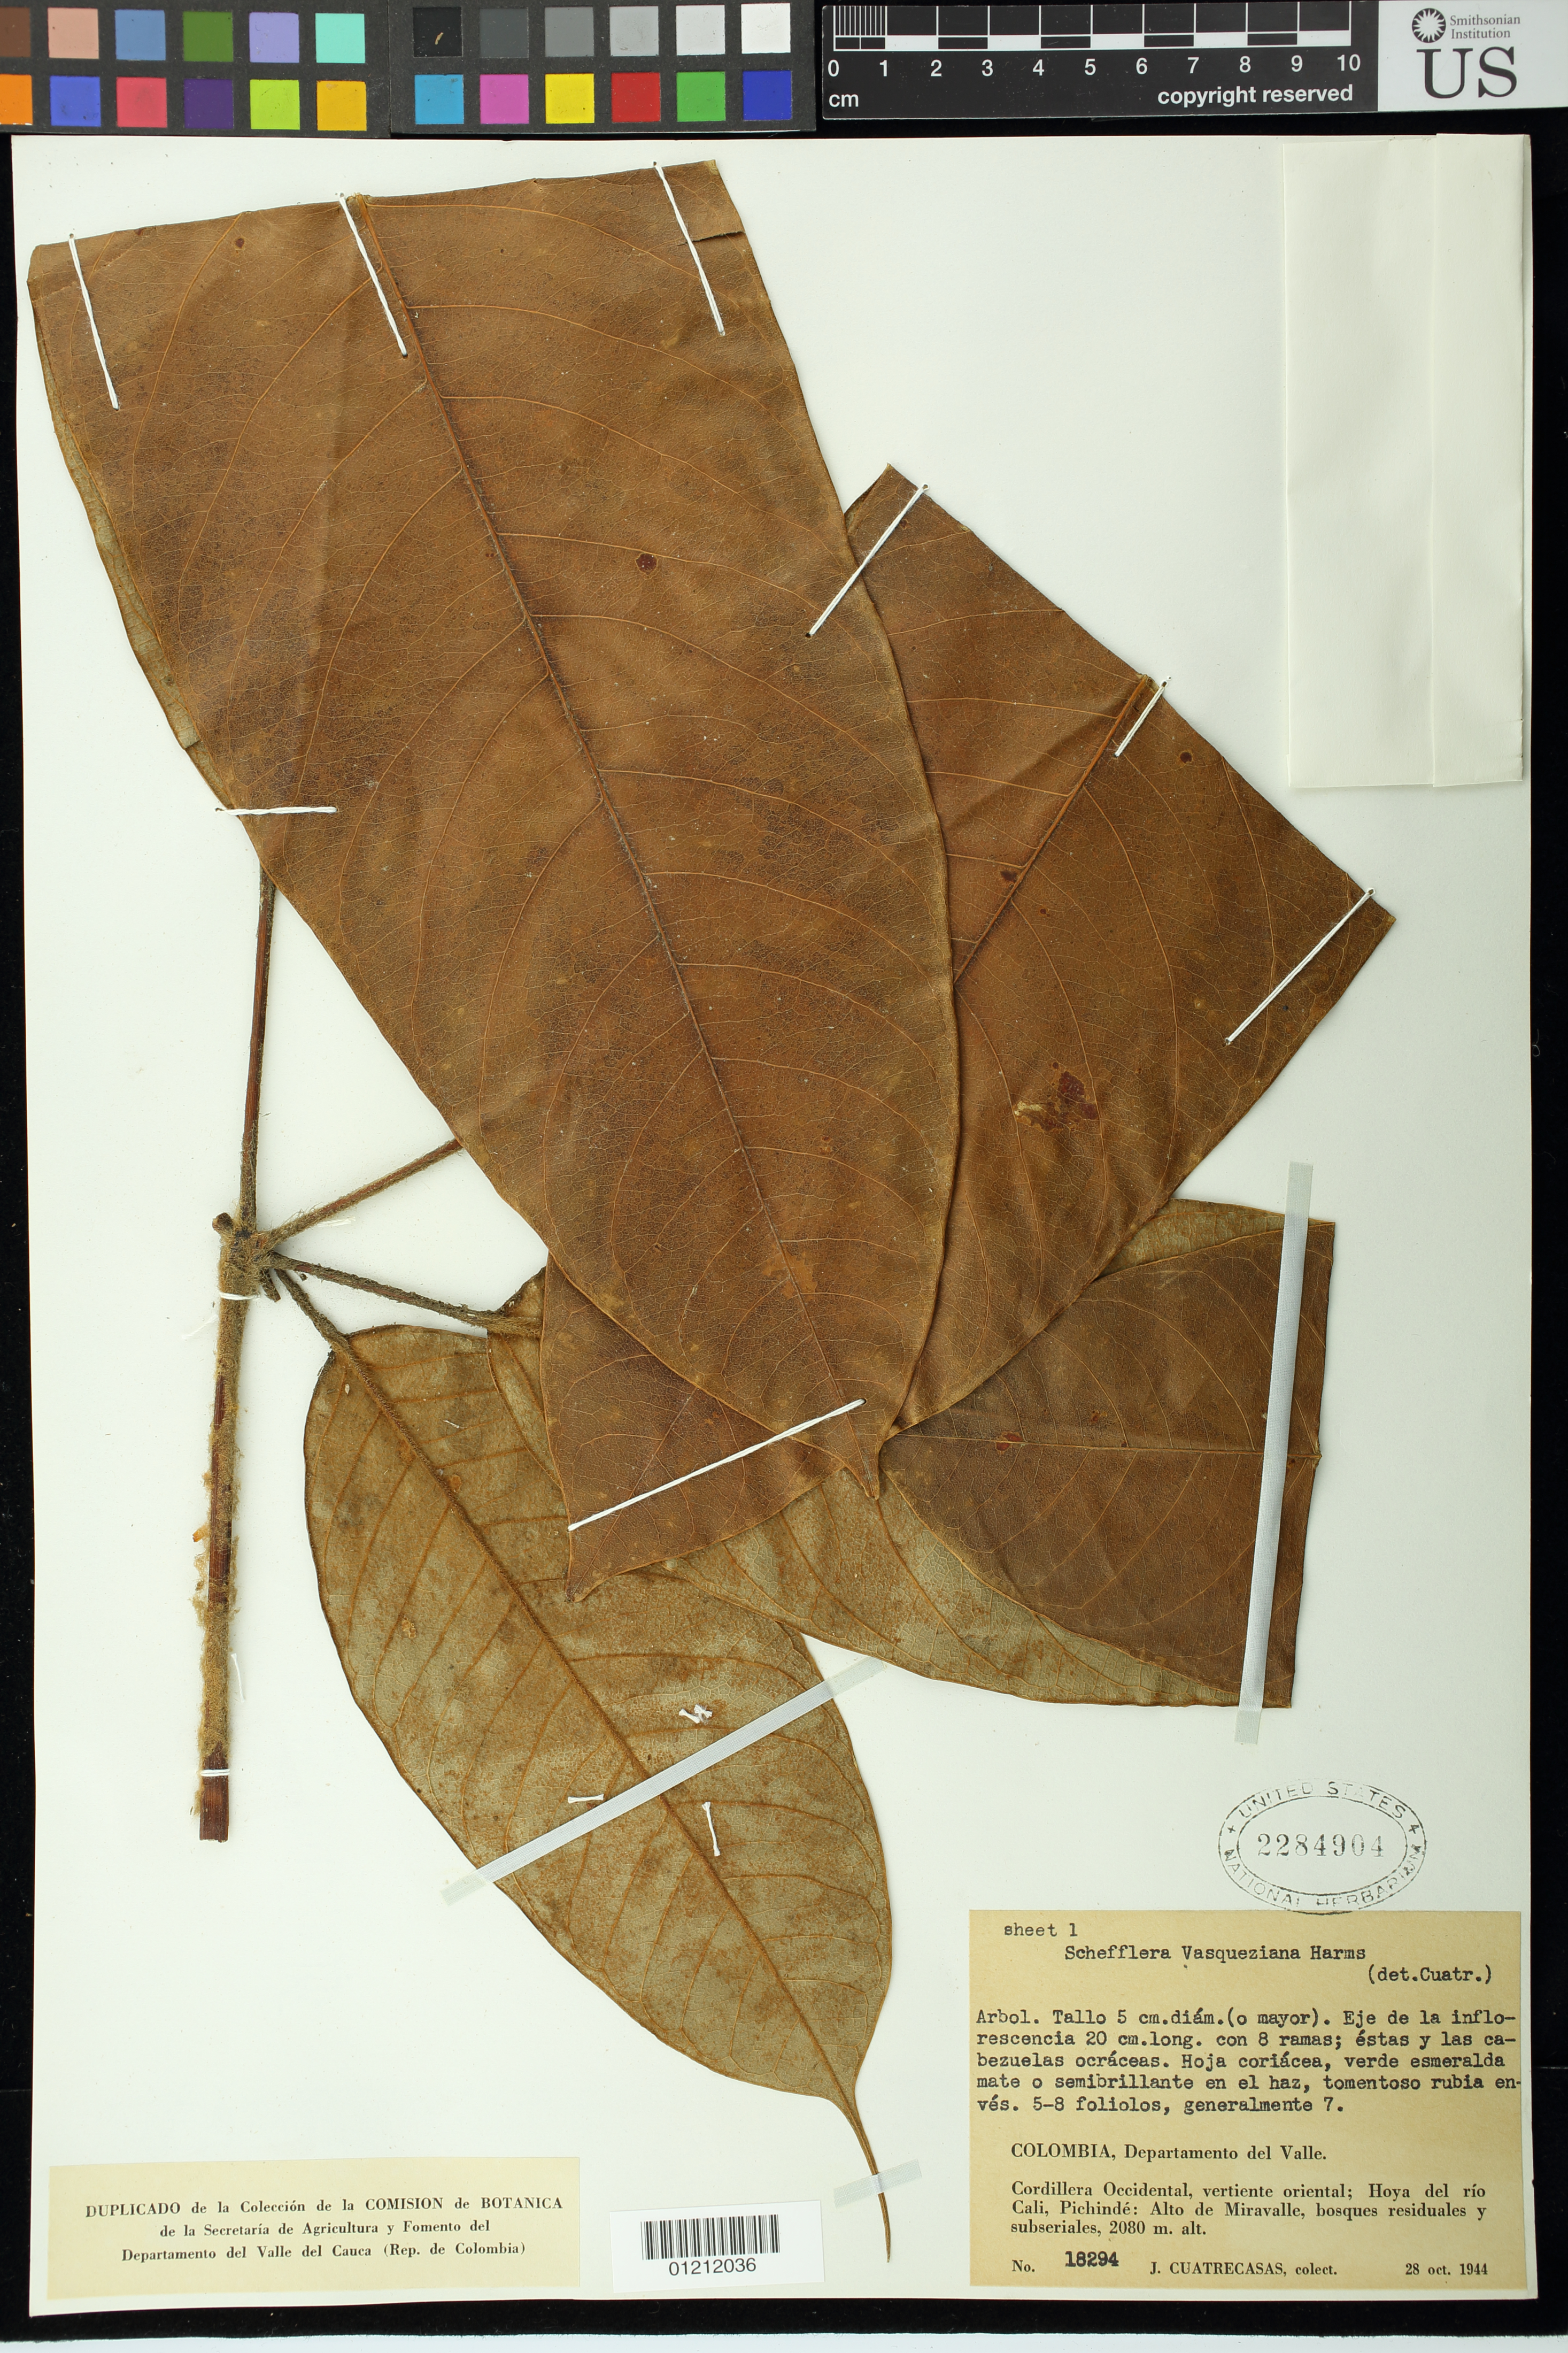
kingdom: Plantae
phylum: Tracheophyta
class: Magnoliopsida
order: Apiales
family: Araliaceae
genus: Schefflera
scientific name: Schefflera vasqueziana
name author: Harms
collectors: J. Cuatrecasas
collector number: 18294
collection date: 1944-10-28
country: Colombia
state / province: Valle del Cauca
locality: Cordillera Occidental, vertiente oriental; Hoya del río Cali, Pichindé: Alto de Miravalle, bosques reiduales y subseriales.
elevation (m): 2080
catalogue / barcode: US 2284904